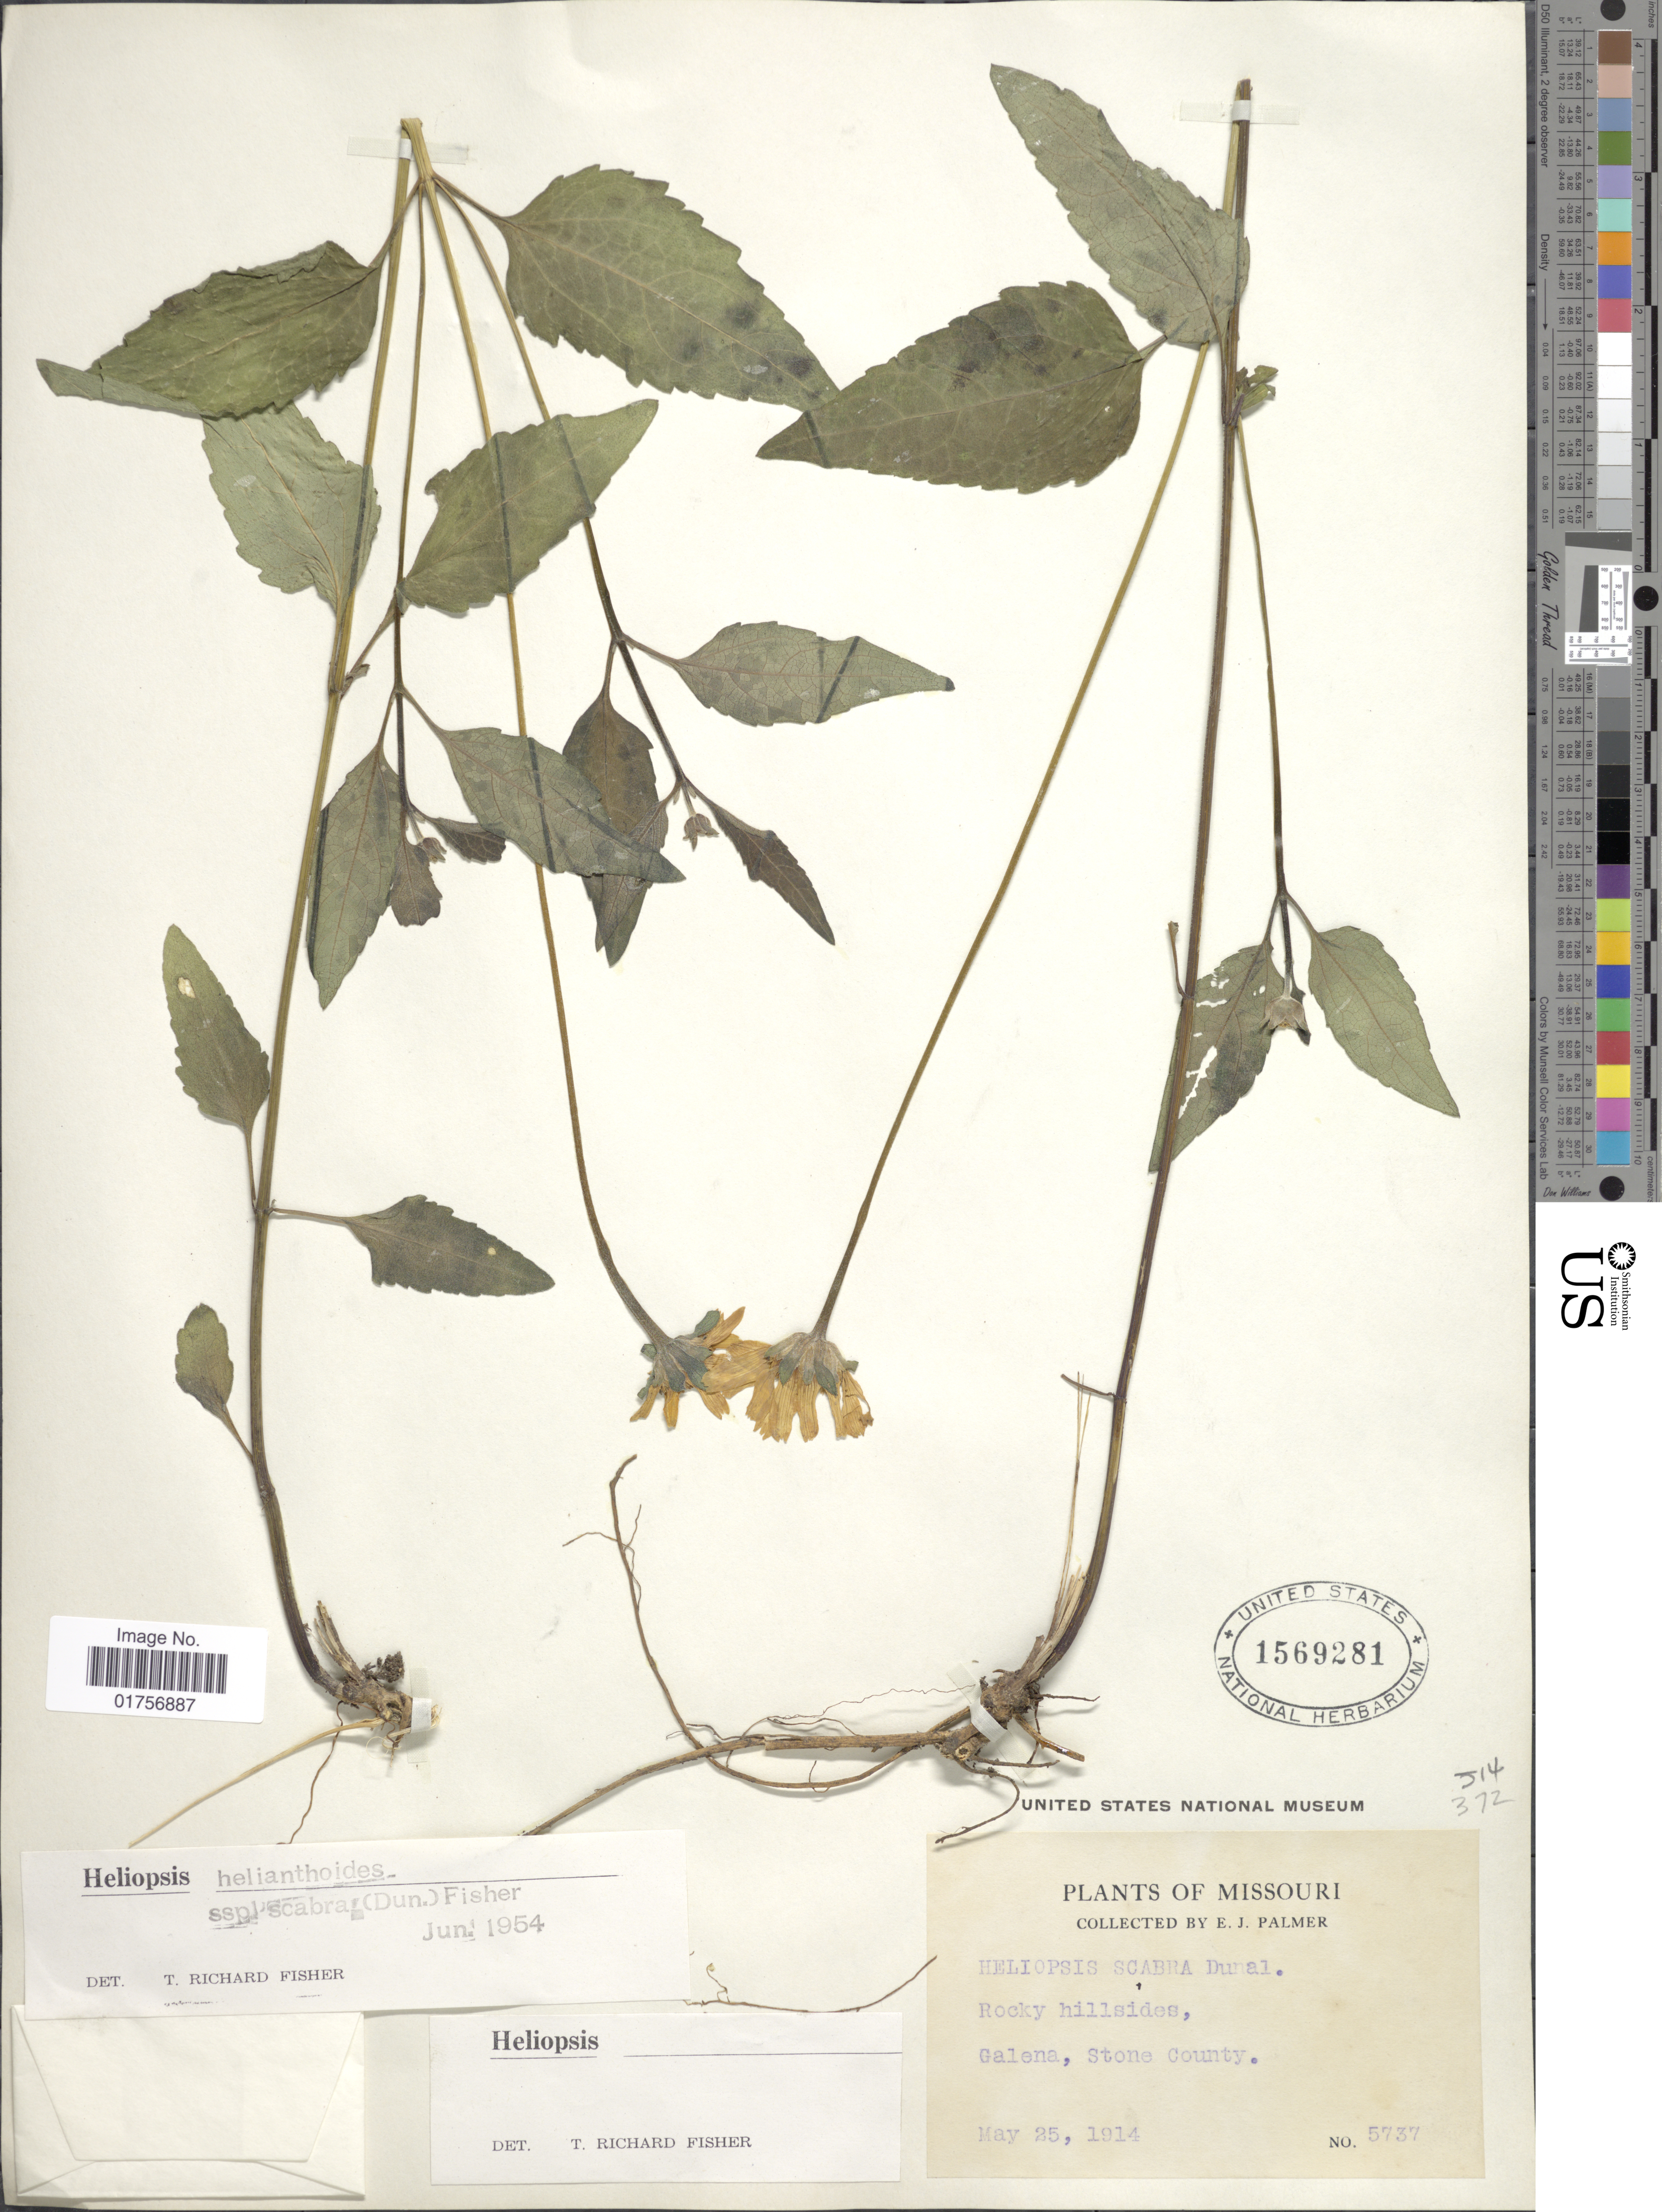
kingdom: Plantae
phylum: Tracheophyta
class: Magnoliopsida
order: Asterales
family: Asteraceae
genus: Heliopsis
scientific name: Heliopsis helianthoides var. scabra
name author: (Dunal) T.R. Fisher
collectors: E. J. Palmer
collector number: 5737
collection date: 1914-05-25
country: United States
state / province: Missouri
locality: Galena, Stone County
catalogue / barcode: US 1569281